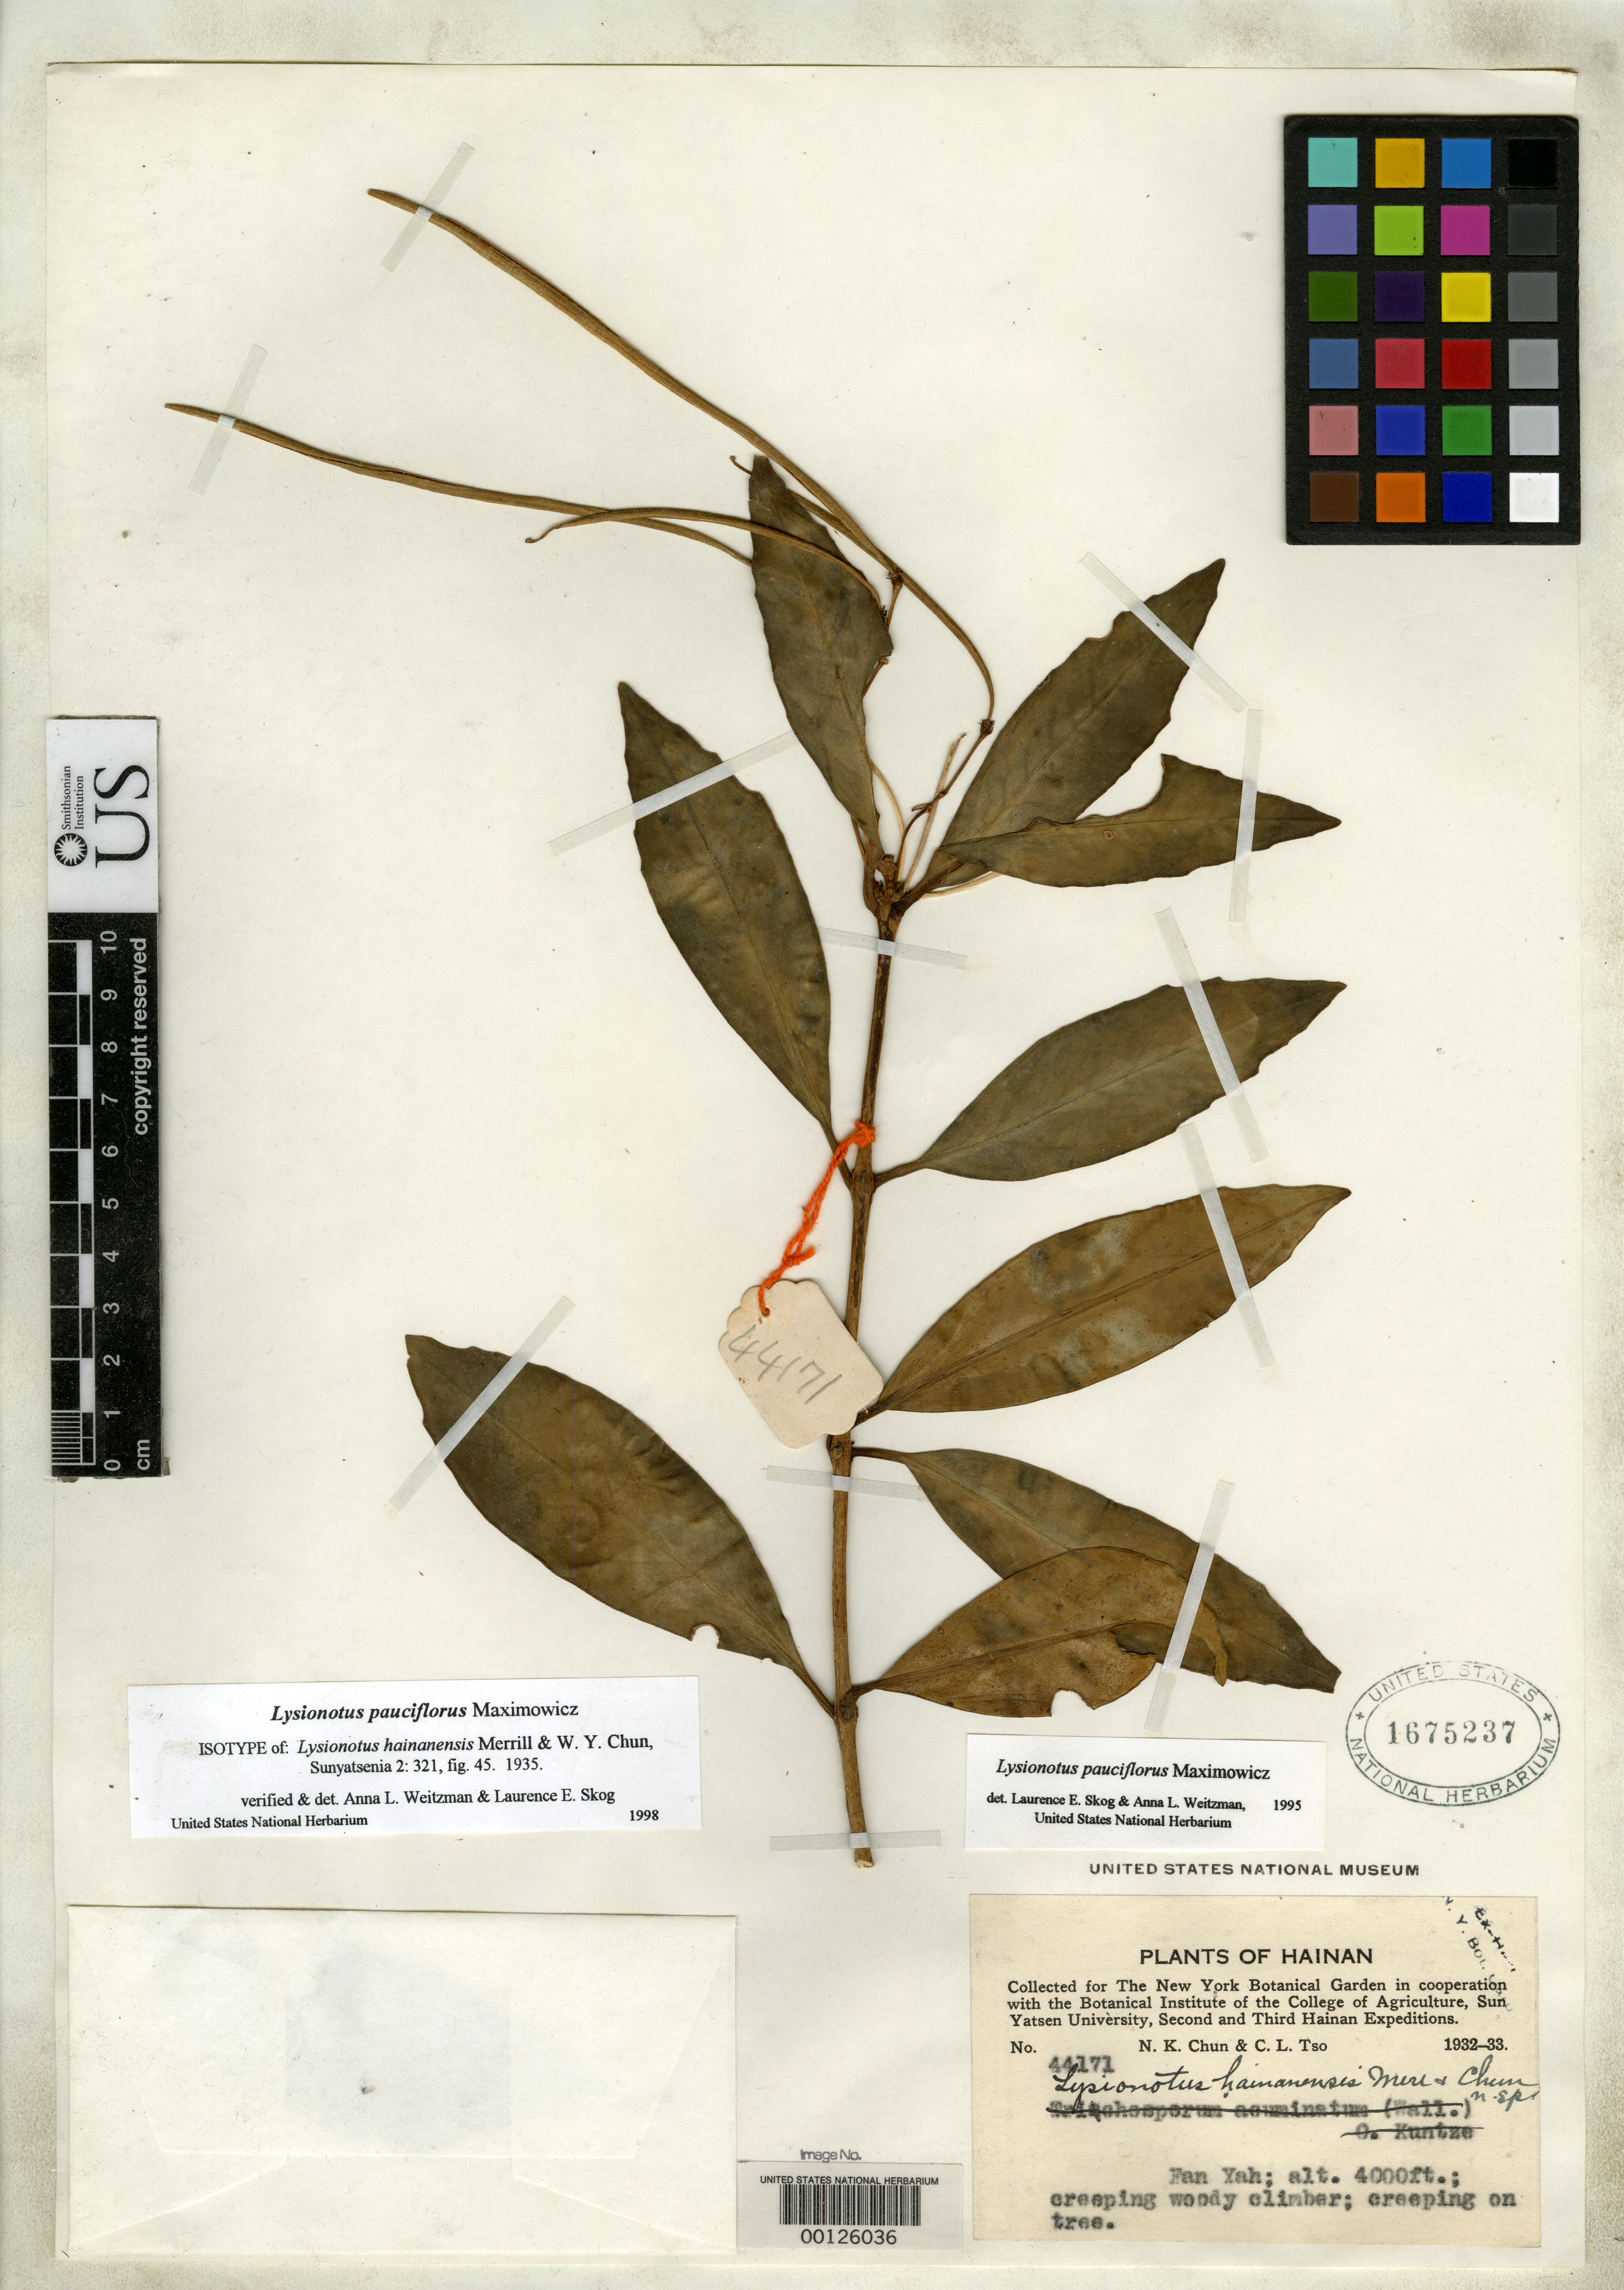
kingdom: Plantae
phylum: Tracheophyta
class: Magnoliopsida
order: Lamiales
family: Gesneriaceae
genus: Lysionotus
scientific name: Lysionotus hainanensis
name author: Merr. & Chun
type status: Isotype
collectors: N. K. Chun & C. Tso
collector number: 44171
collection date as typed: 1932 to -- --- 1933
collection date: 1932/1933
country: China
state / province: Hainan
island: Hainan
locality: Fan Yah.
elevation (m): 1219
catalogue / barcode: US 1675237